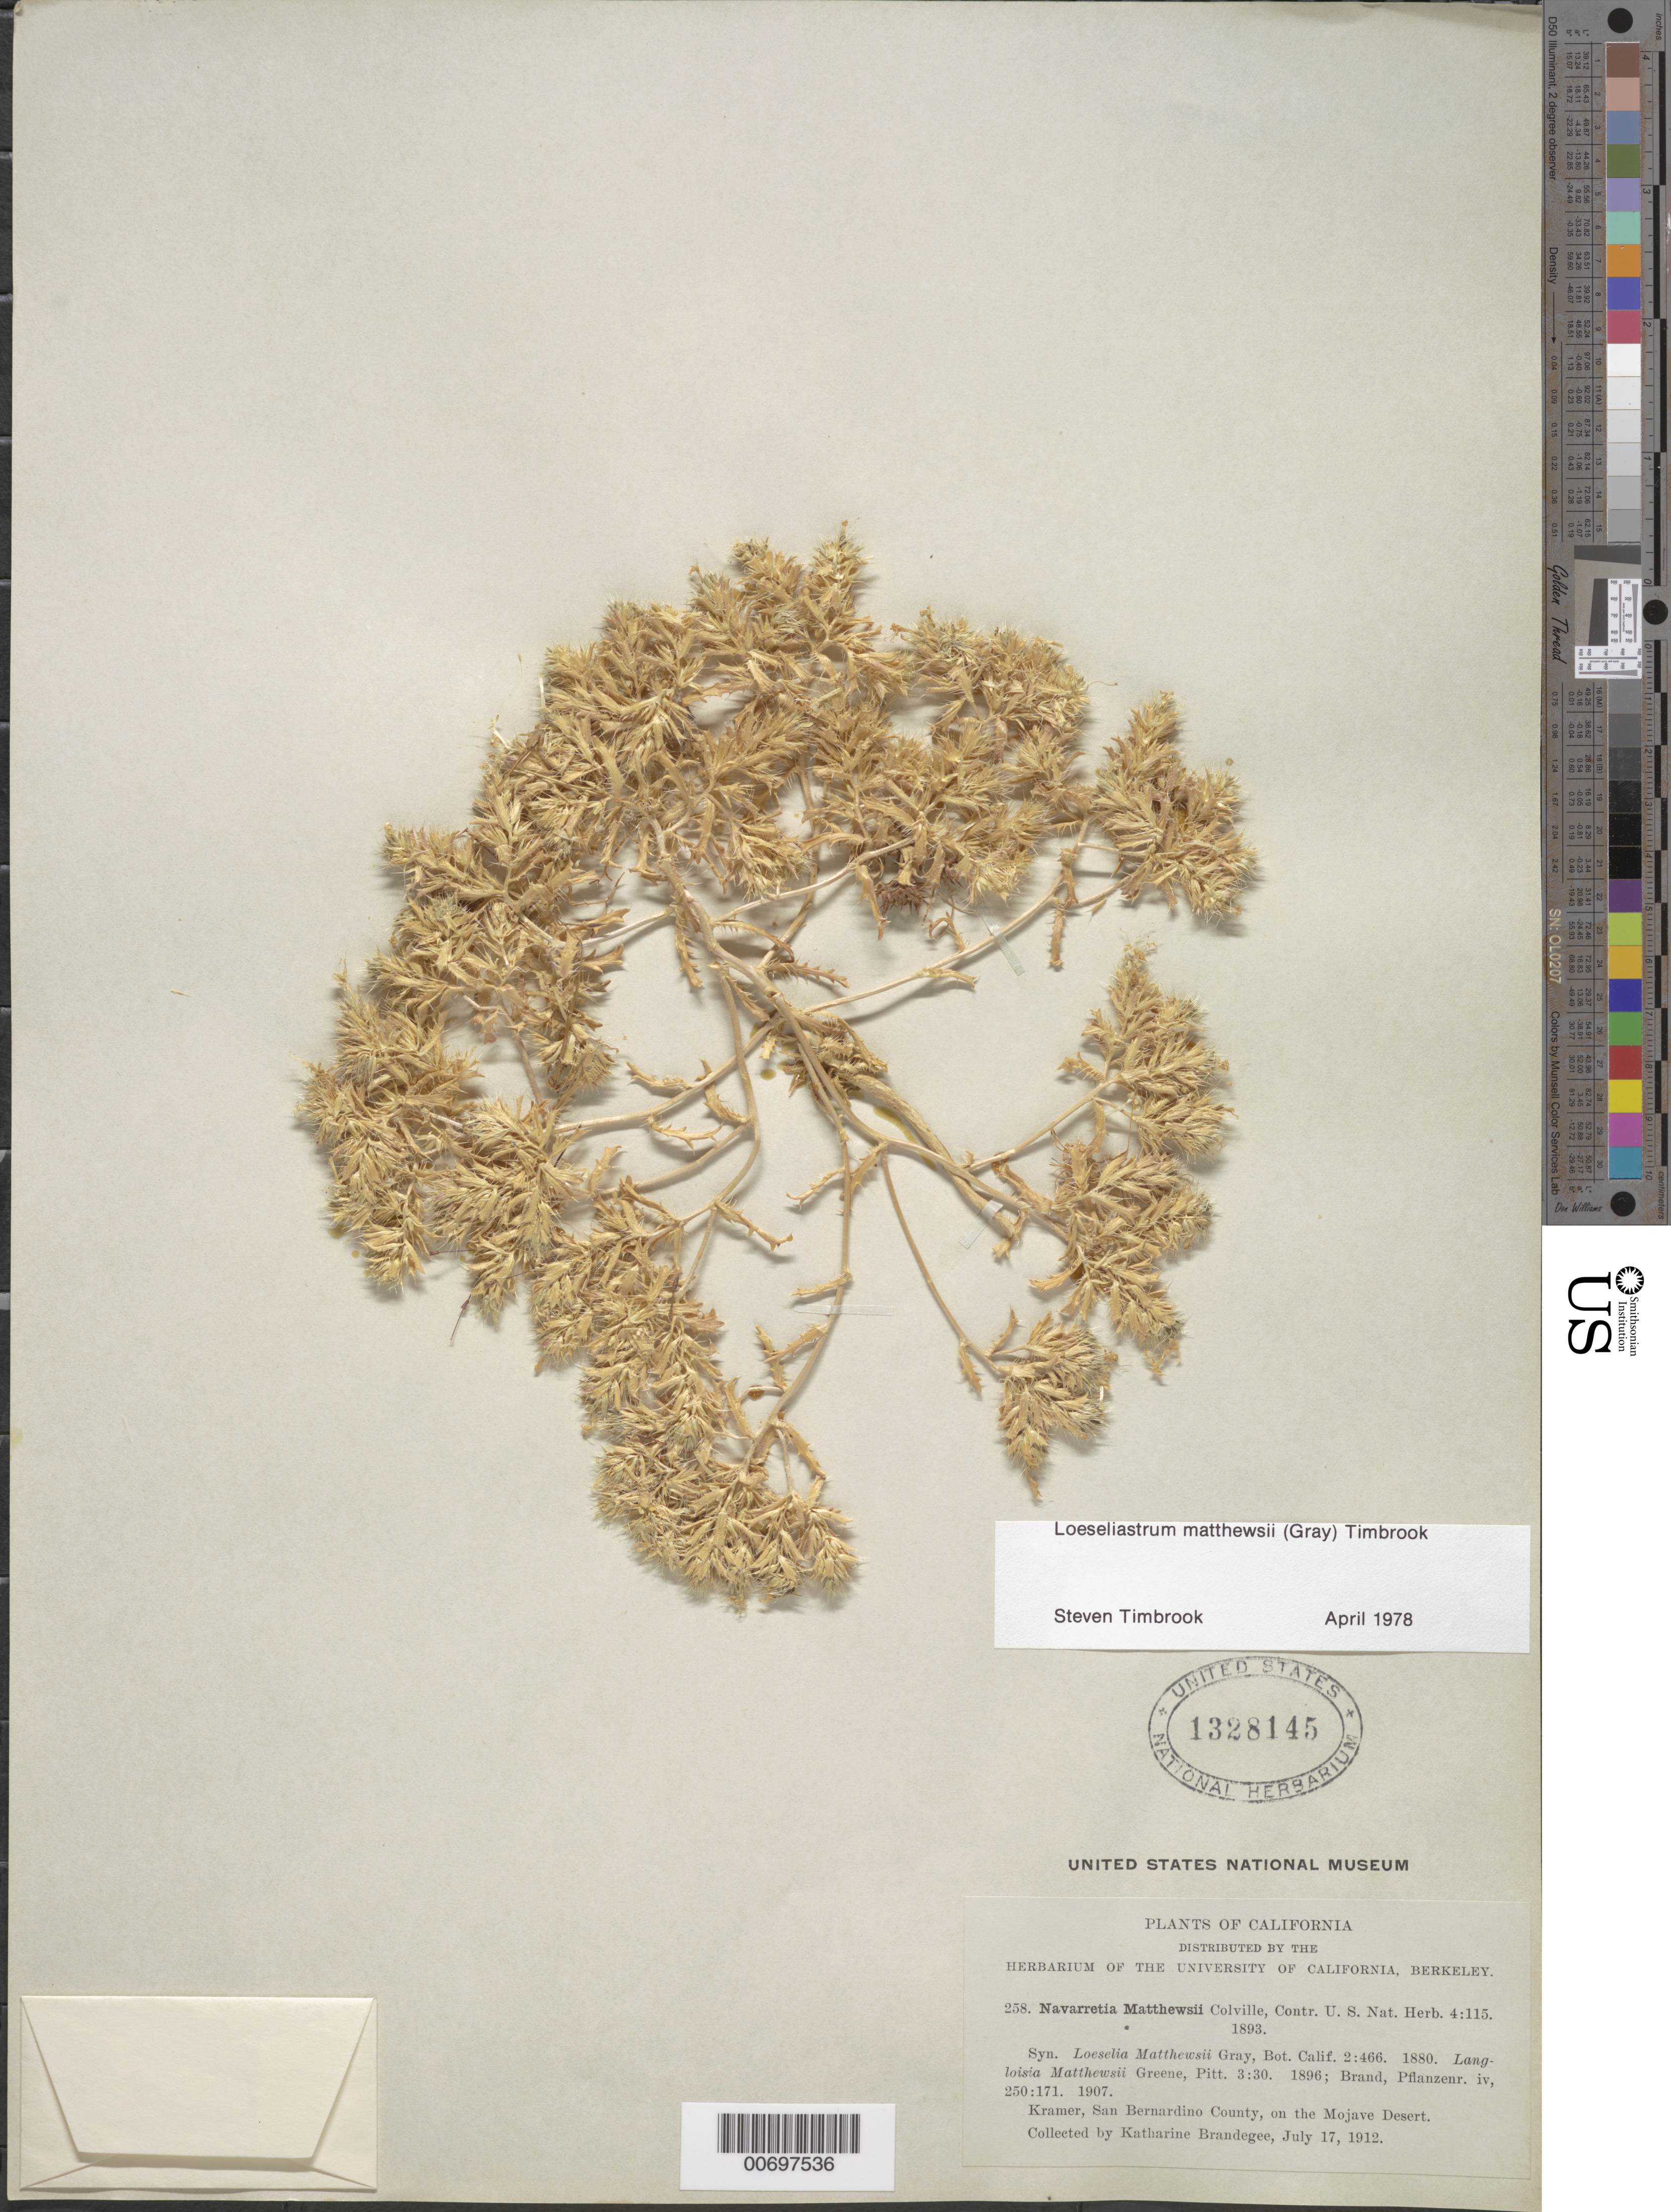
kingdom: Plantae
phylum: Tracheophyta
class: Magnoliopsida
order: Ericales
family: Polemoniaceae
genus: Loeseliastrum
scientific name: Loeseliastrum matthewsii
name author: (A. Gray) Timbrook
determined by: Timbrook, S.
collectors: M. K. Brandegee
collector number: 258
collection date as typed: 17 Jul 1912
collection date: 1912-07-17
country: United States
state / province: California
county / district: San Bernardino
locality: Kramer, on the Mojave Desert.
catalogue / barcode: US 1328145